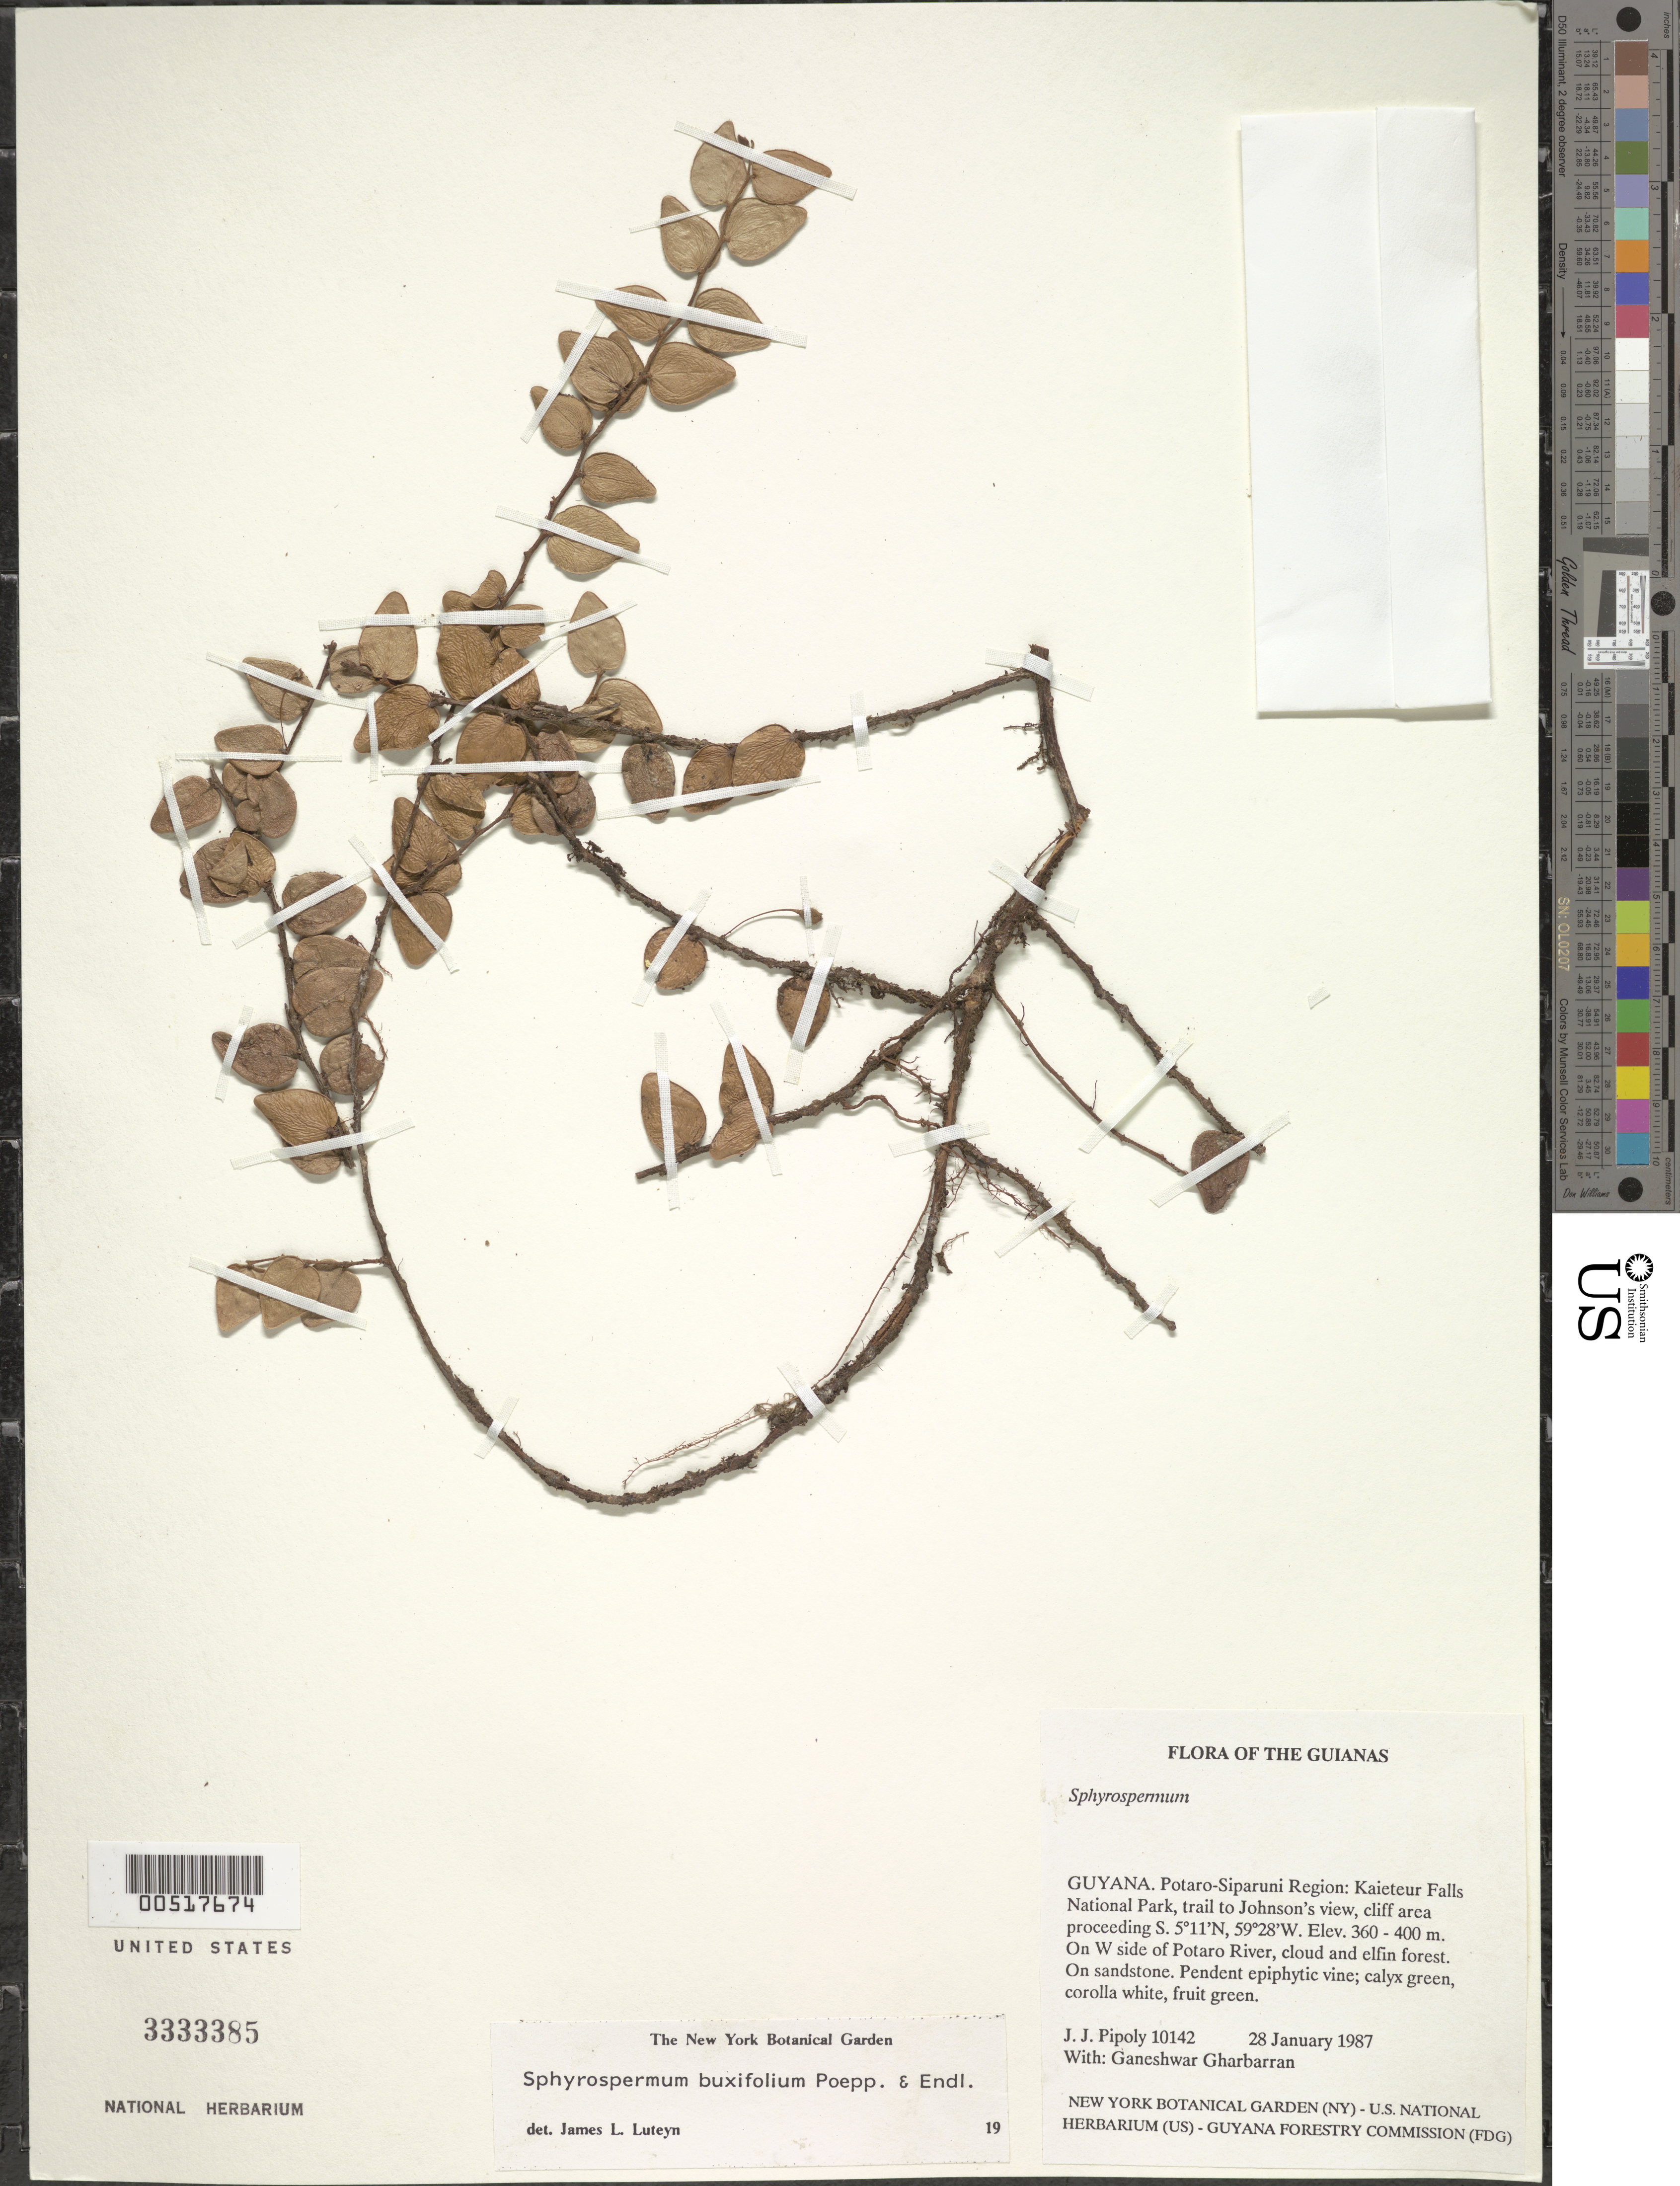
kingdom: Plantae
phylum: Tracheophyta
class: Magnoliopsida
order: Ericales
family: Ericaceae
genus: Sphyrospermum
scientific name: Sphyrospermum buxifolium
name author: Poepp. & Endl.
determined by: Luteyn, J. L.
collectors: J. J. Pipoly & G. Gharbarran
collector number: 10142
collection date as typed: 28 January 1987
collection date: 1987-01-28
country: Guyana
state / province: Potaro-Siparuni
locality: Kaieteur Falls National Park, trail to Johnson's view, cliff area proceeding S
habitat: On W side of Potaro River, cloud and elfin forest. On sandstone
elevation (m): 360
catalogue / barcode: US 3333385